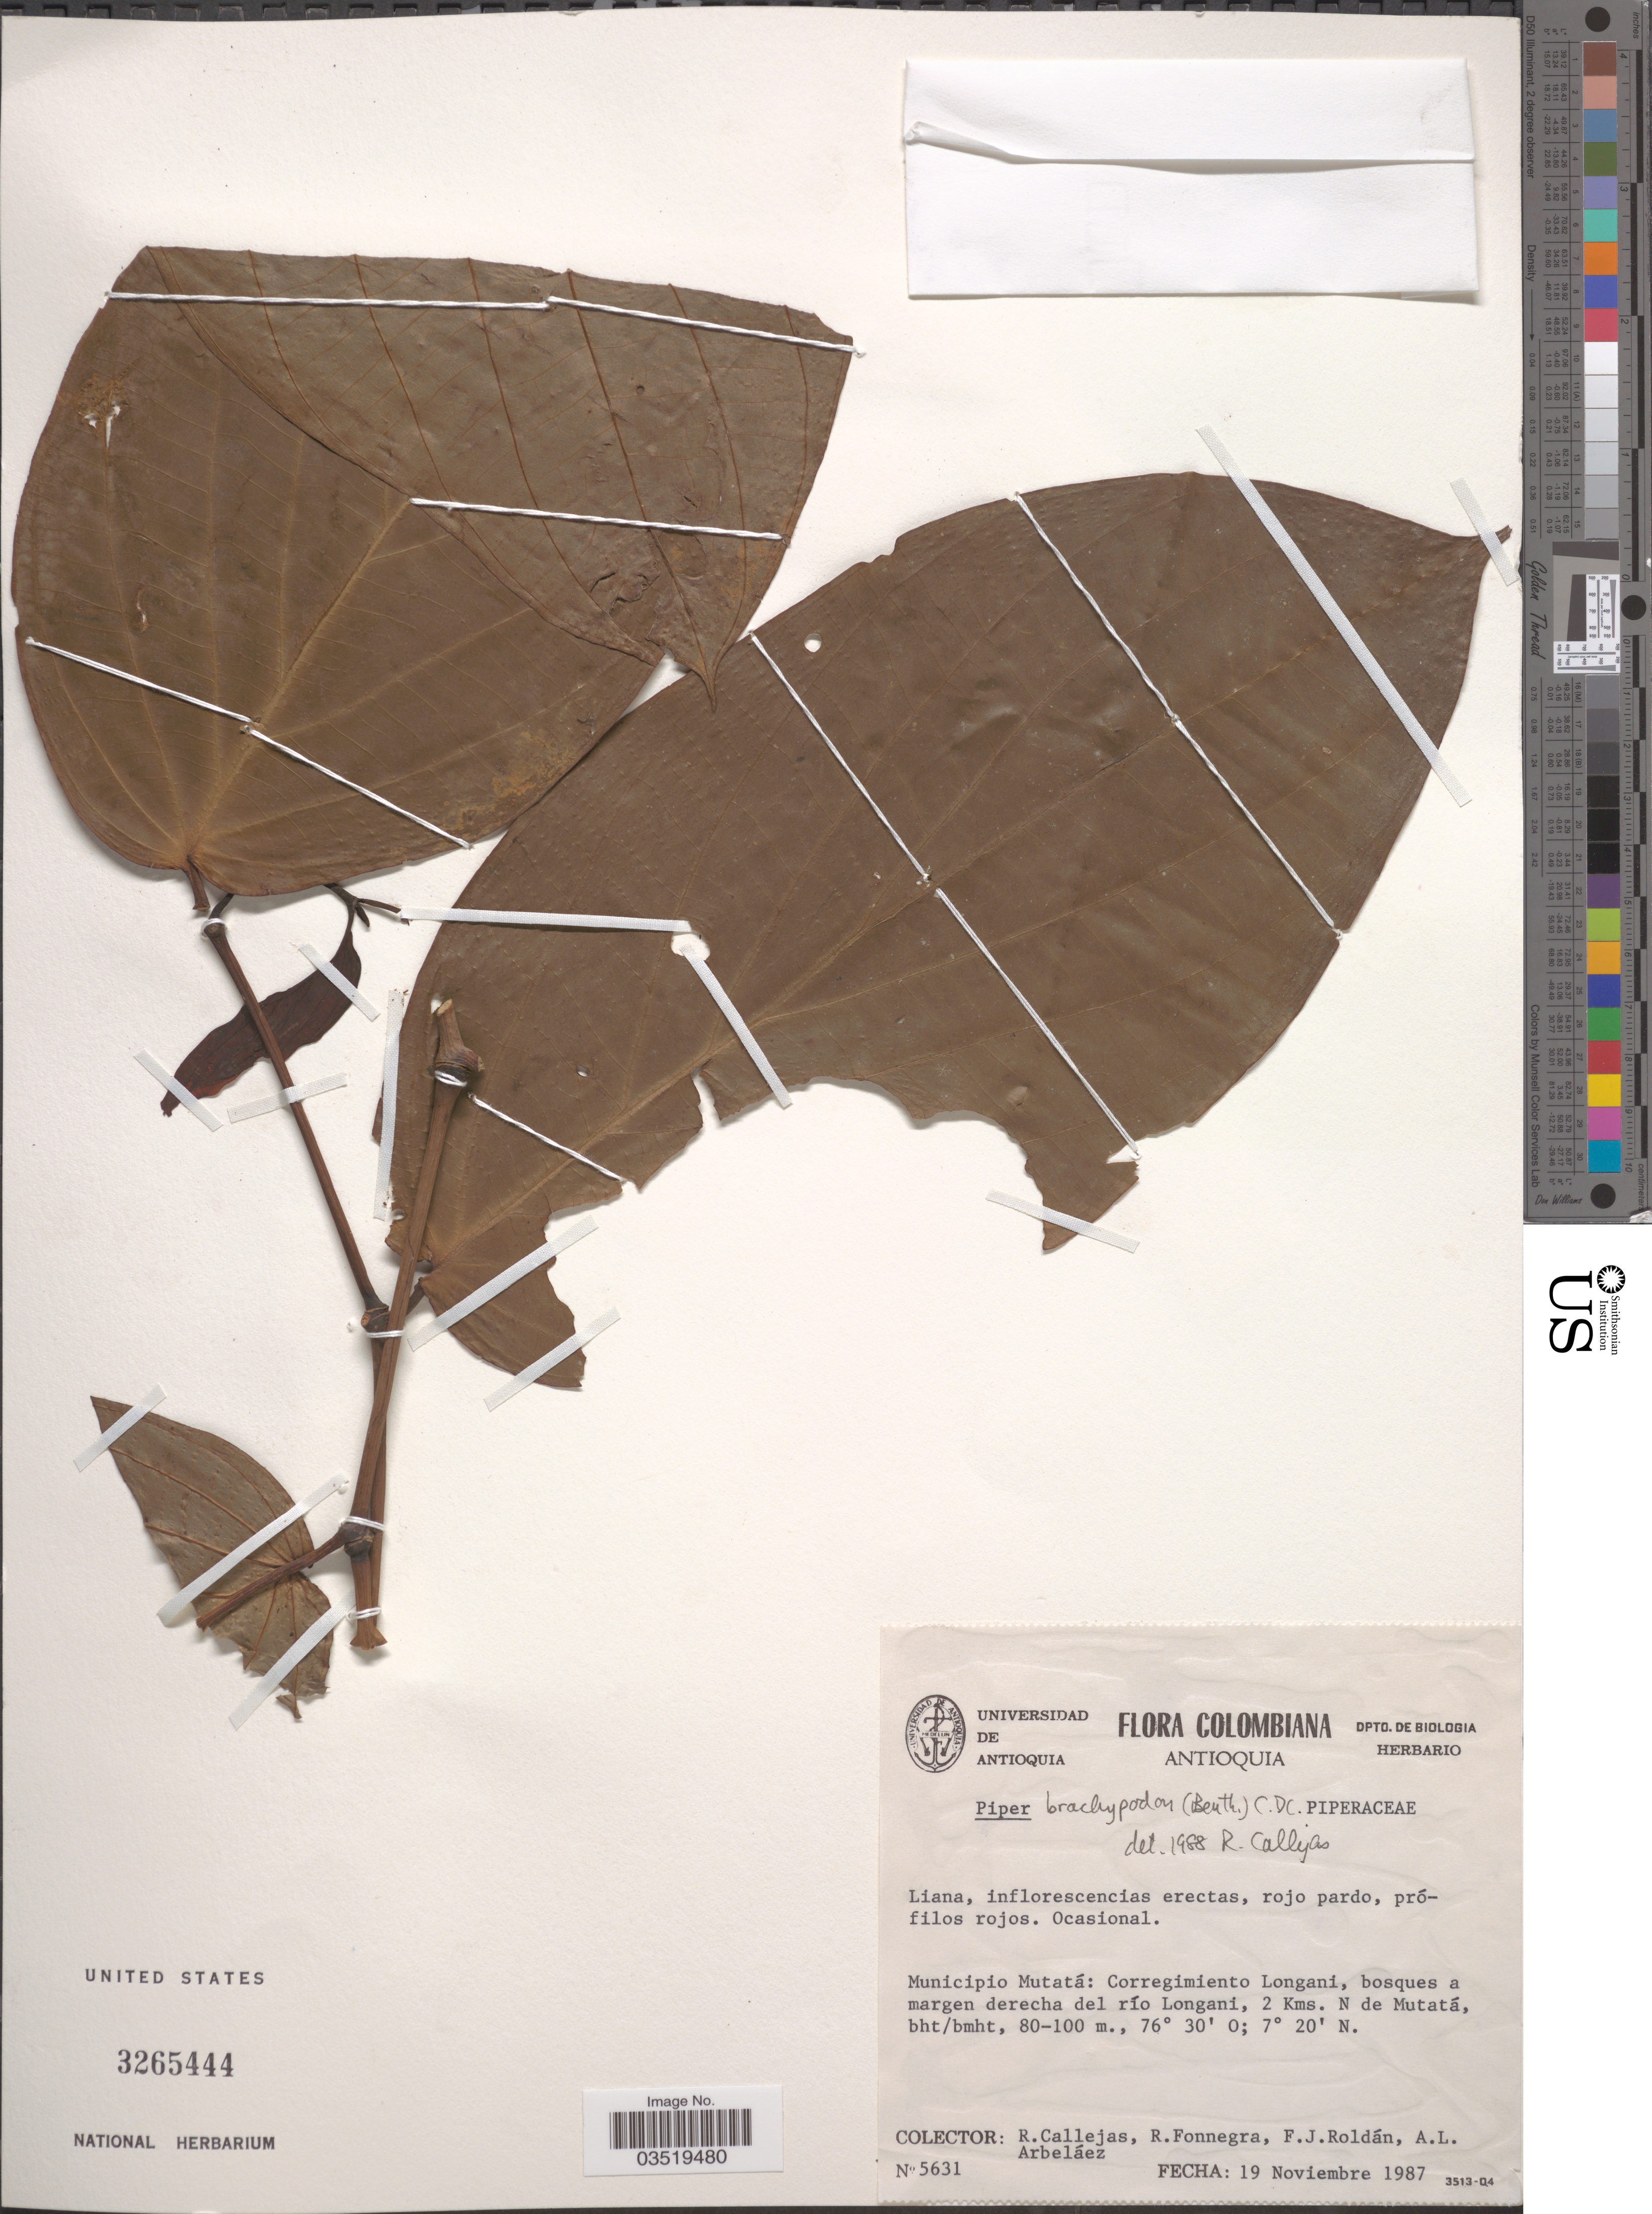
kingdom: Plantae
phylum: Tracheophyta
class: Magnoliopsida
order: Piperales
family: Piperaceae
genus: Piper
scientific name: Piper brachypodon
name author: (Benth.) C. DC.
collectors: R. Callejas, R. Fonnegra G., F. J. Roldán & A. Arbeláez Alvarez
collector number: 5631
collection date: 1987-11-19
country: Colombia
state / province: Antioquia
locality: Municipio Mutatá: Corregimiento Longani, bosque a margen derecha del río Longani, 2 Kms. N de Mutatá.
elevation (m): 80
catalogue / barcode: US 3265444